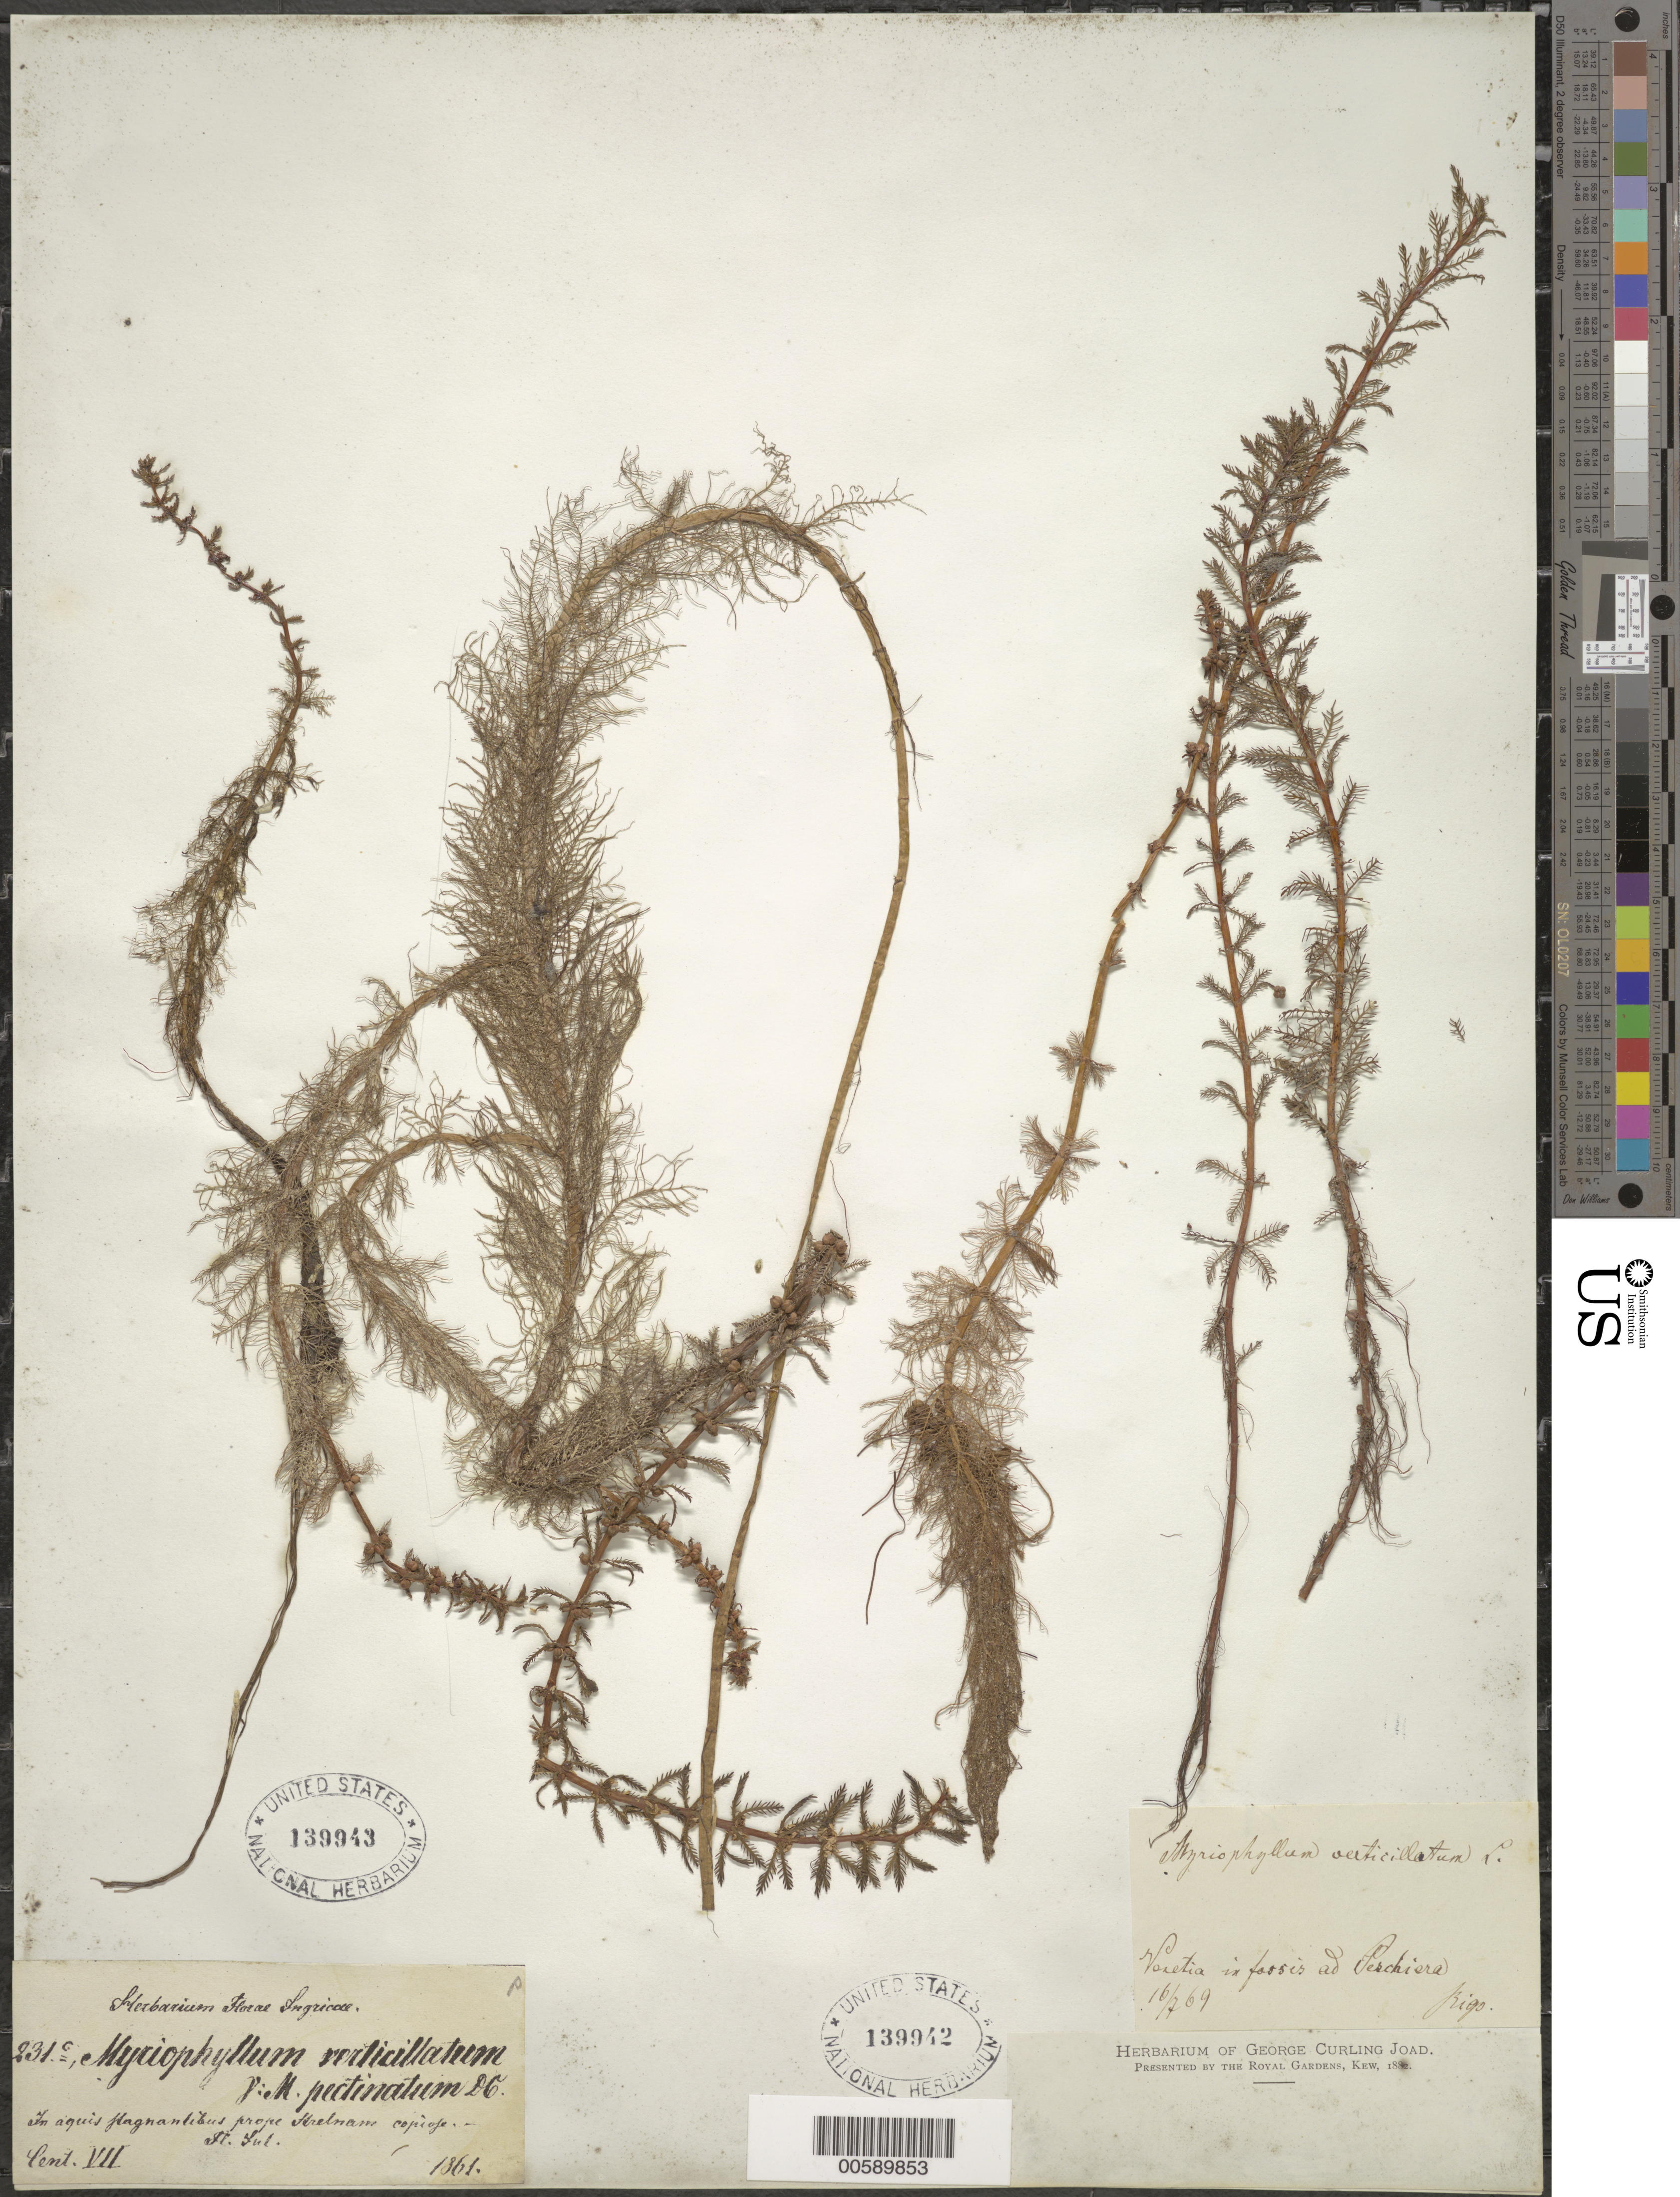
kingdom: Plantae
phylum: Tracheophyta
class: Magnoliopsida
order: Saxifragales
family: Haloragaceae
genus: Myriophyllum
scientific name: Myriophyllum verticillatum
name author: L.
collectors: -. Frigo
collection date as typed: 16 Jul 1869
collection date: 1869-07-16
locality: Perchiera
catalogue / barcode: US 139942